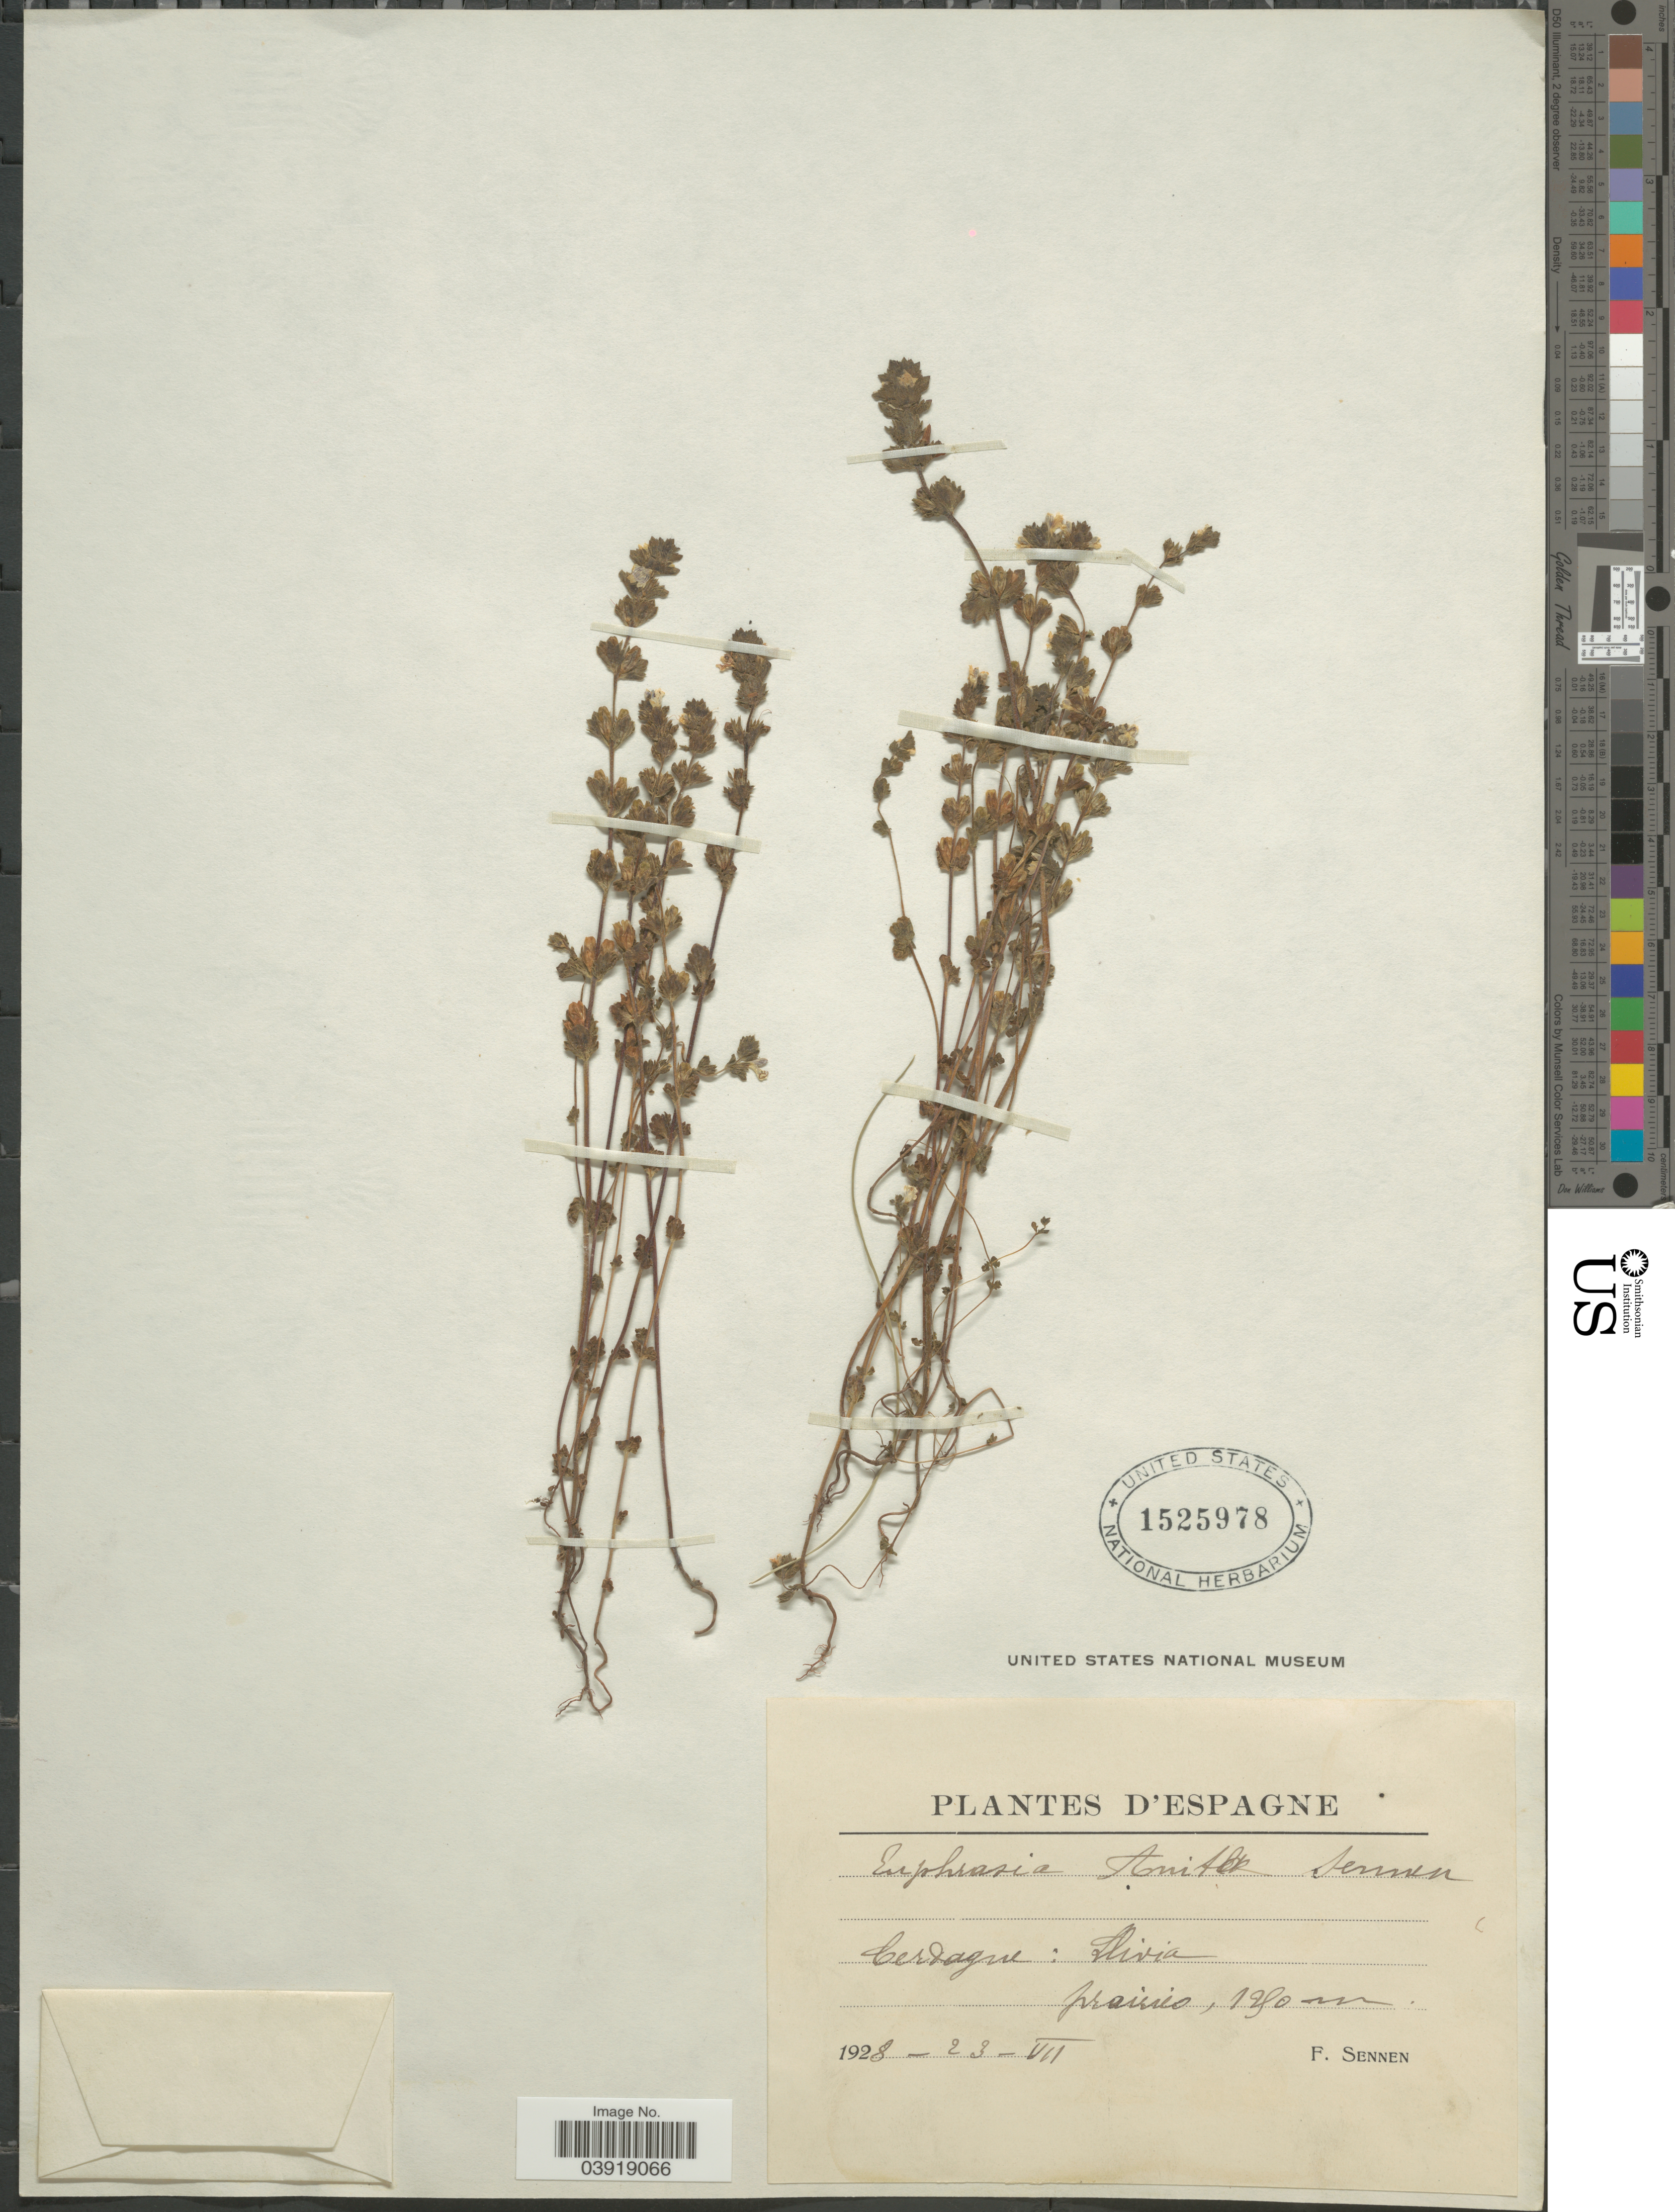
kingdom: Plantae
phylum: Tracheophyta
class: Magnoliopsida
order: Lamiales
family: Orobanchaceae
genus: Euphrasia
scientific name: Euphrasia arveti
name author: Sennen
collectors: E. Sennen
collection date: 1928-07-23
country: Spain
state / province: Islas Baleares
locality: Cerdagne: Slivia.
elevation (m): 1250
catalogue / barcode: US 1525978